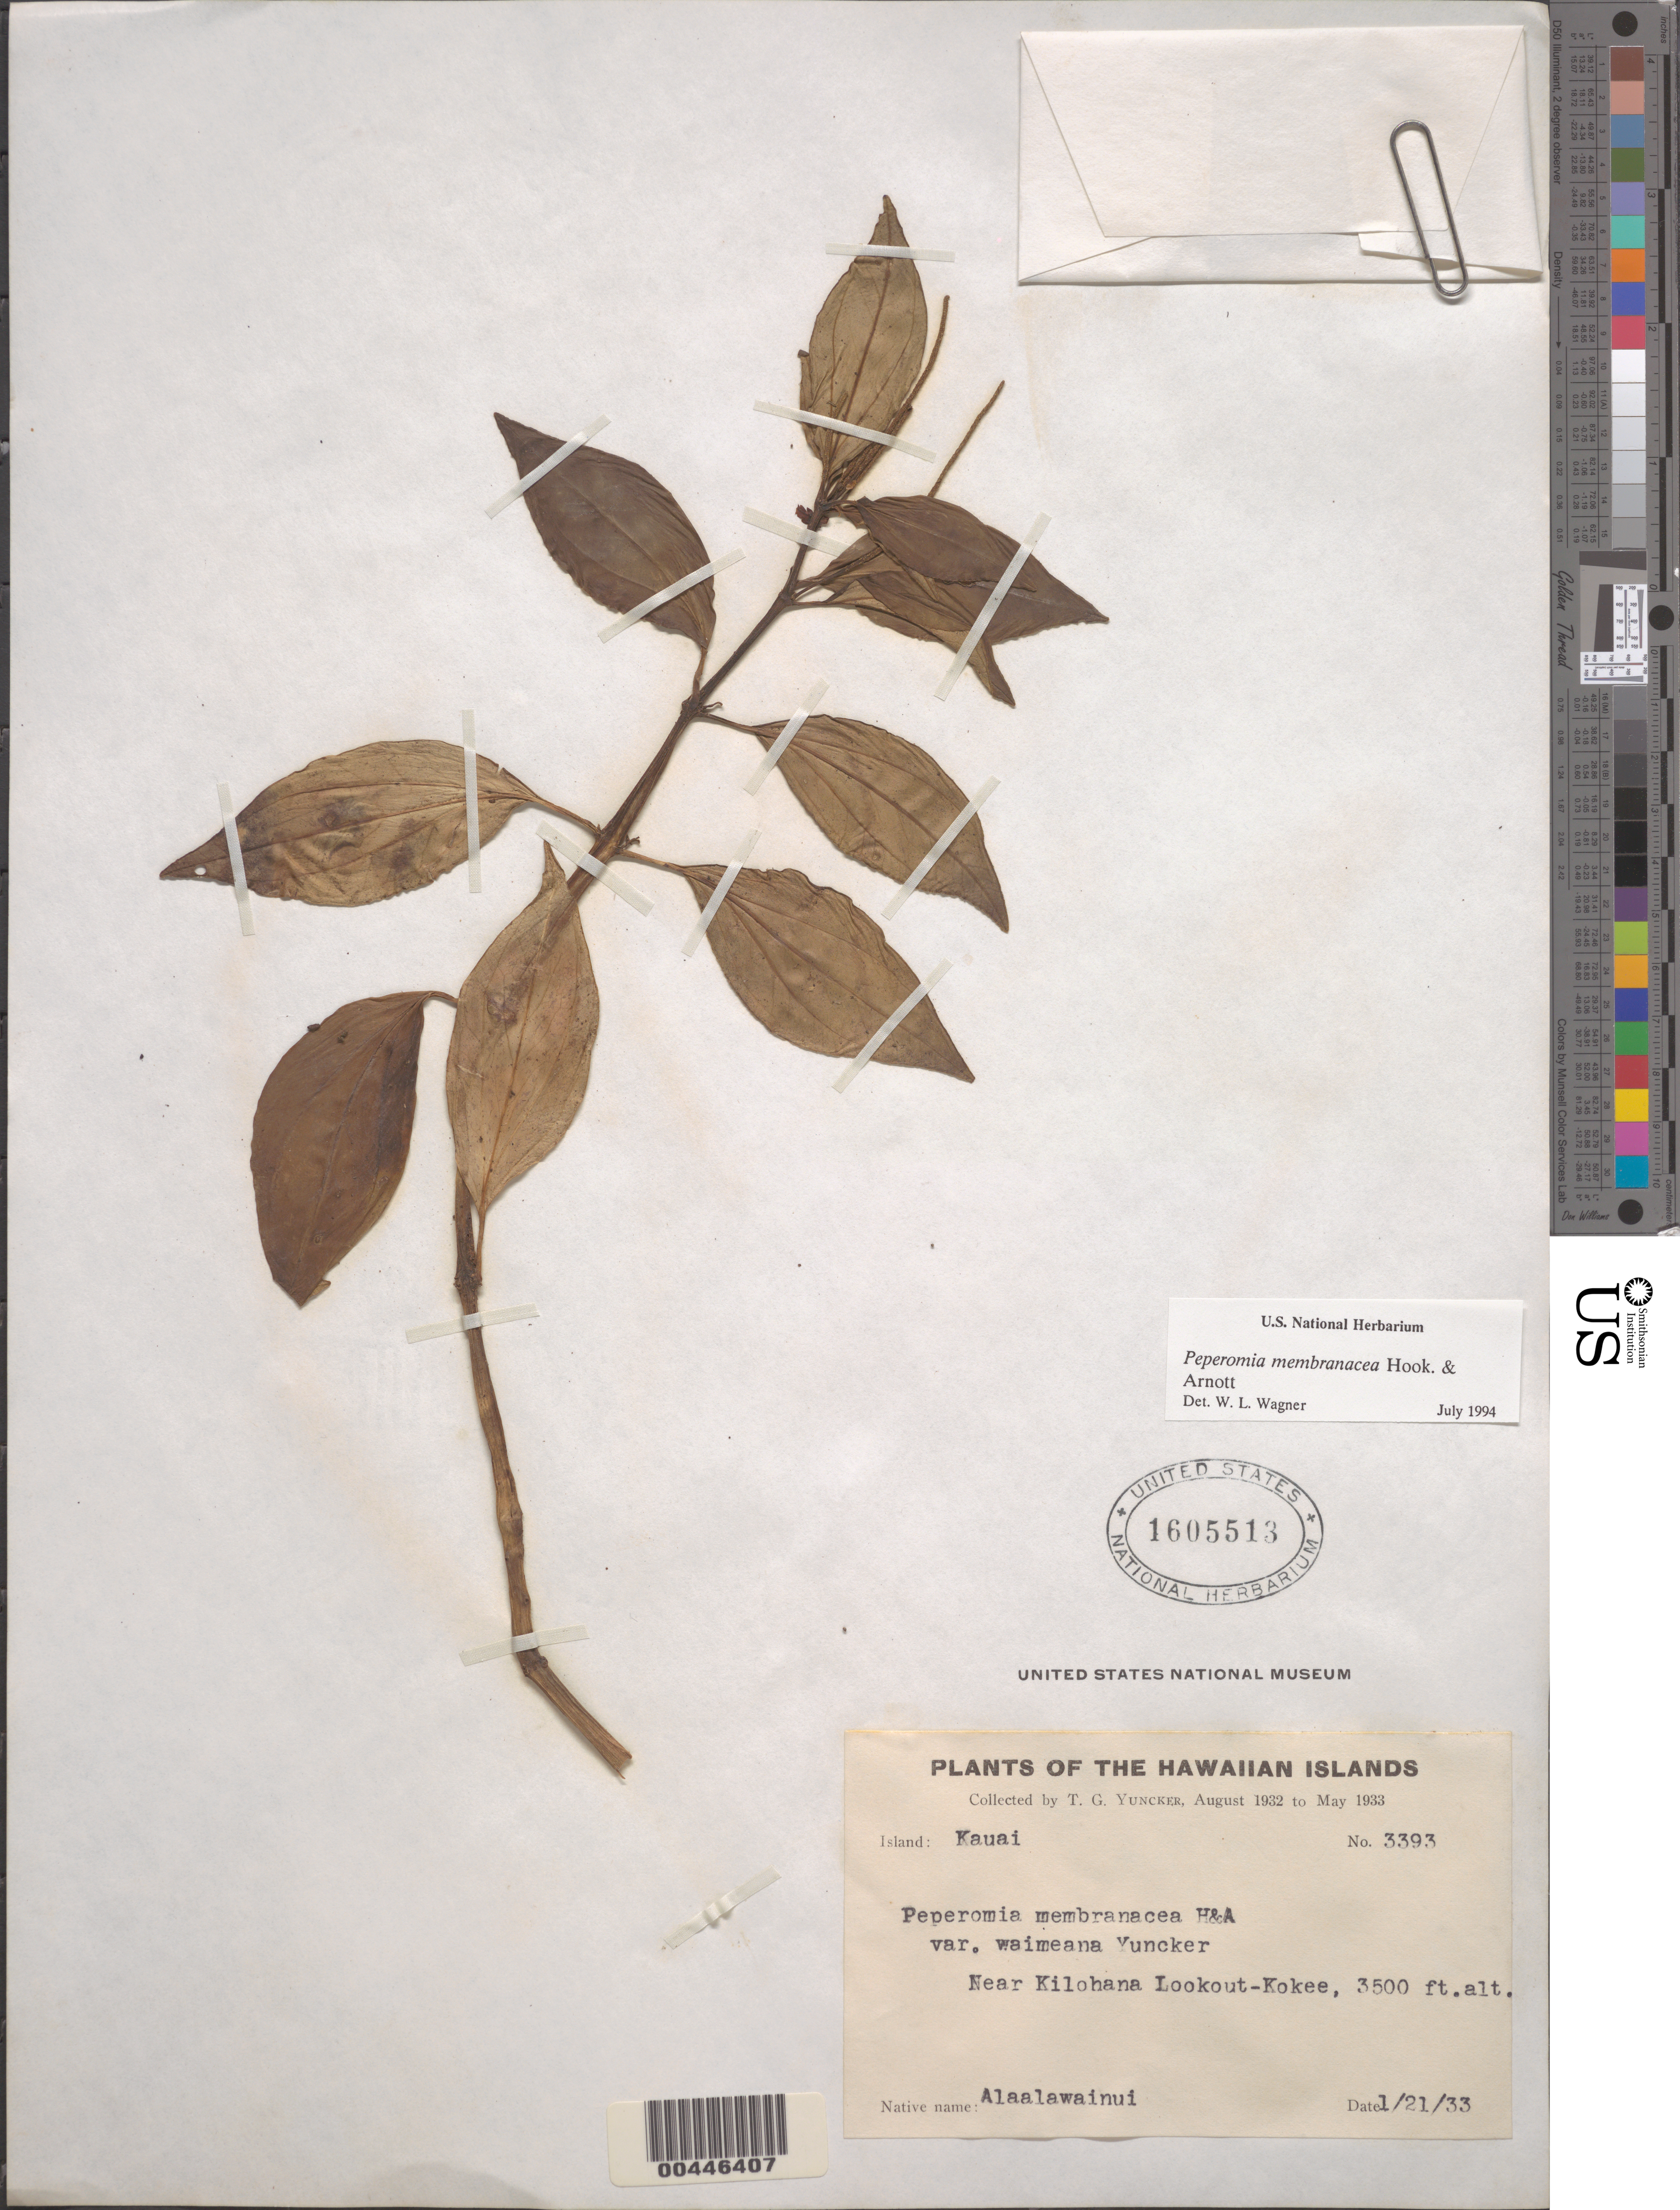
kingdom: Plantae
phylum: Tracheophyta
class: Magnoliopsida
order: Piperales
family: Piperaceae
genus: Peperomia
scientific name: Peperomia membranacea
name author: Hook. & Arn.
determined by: Wagner, W. L., (BOT), Smithsonian Institution - National Museum of Natural History (UNITED STATES)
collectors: T. G. Yuncker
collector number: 3393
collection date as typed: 21 Jan 1933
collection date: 1933-01-21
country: United States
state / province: Hawaii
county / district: Kauai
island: Kaua'i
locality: Near Kilohana Lookout, Kokee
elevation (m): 1067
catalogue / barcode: US 1605513